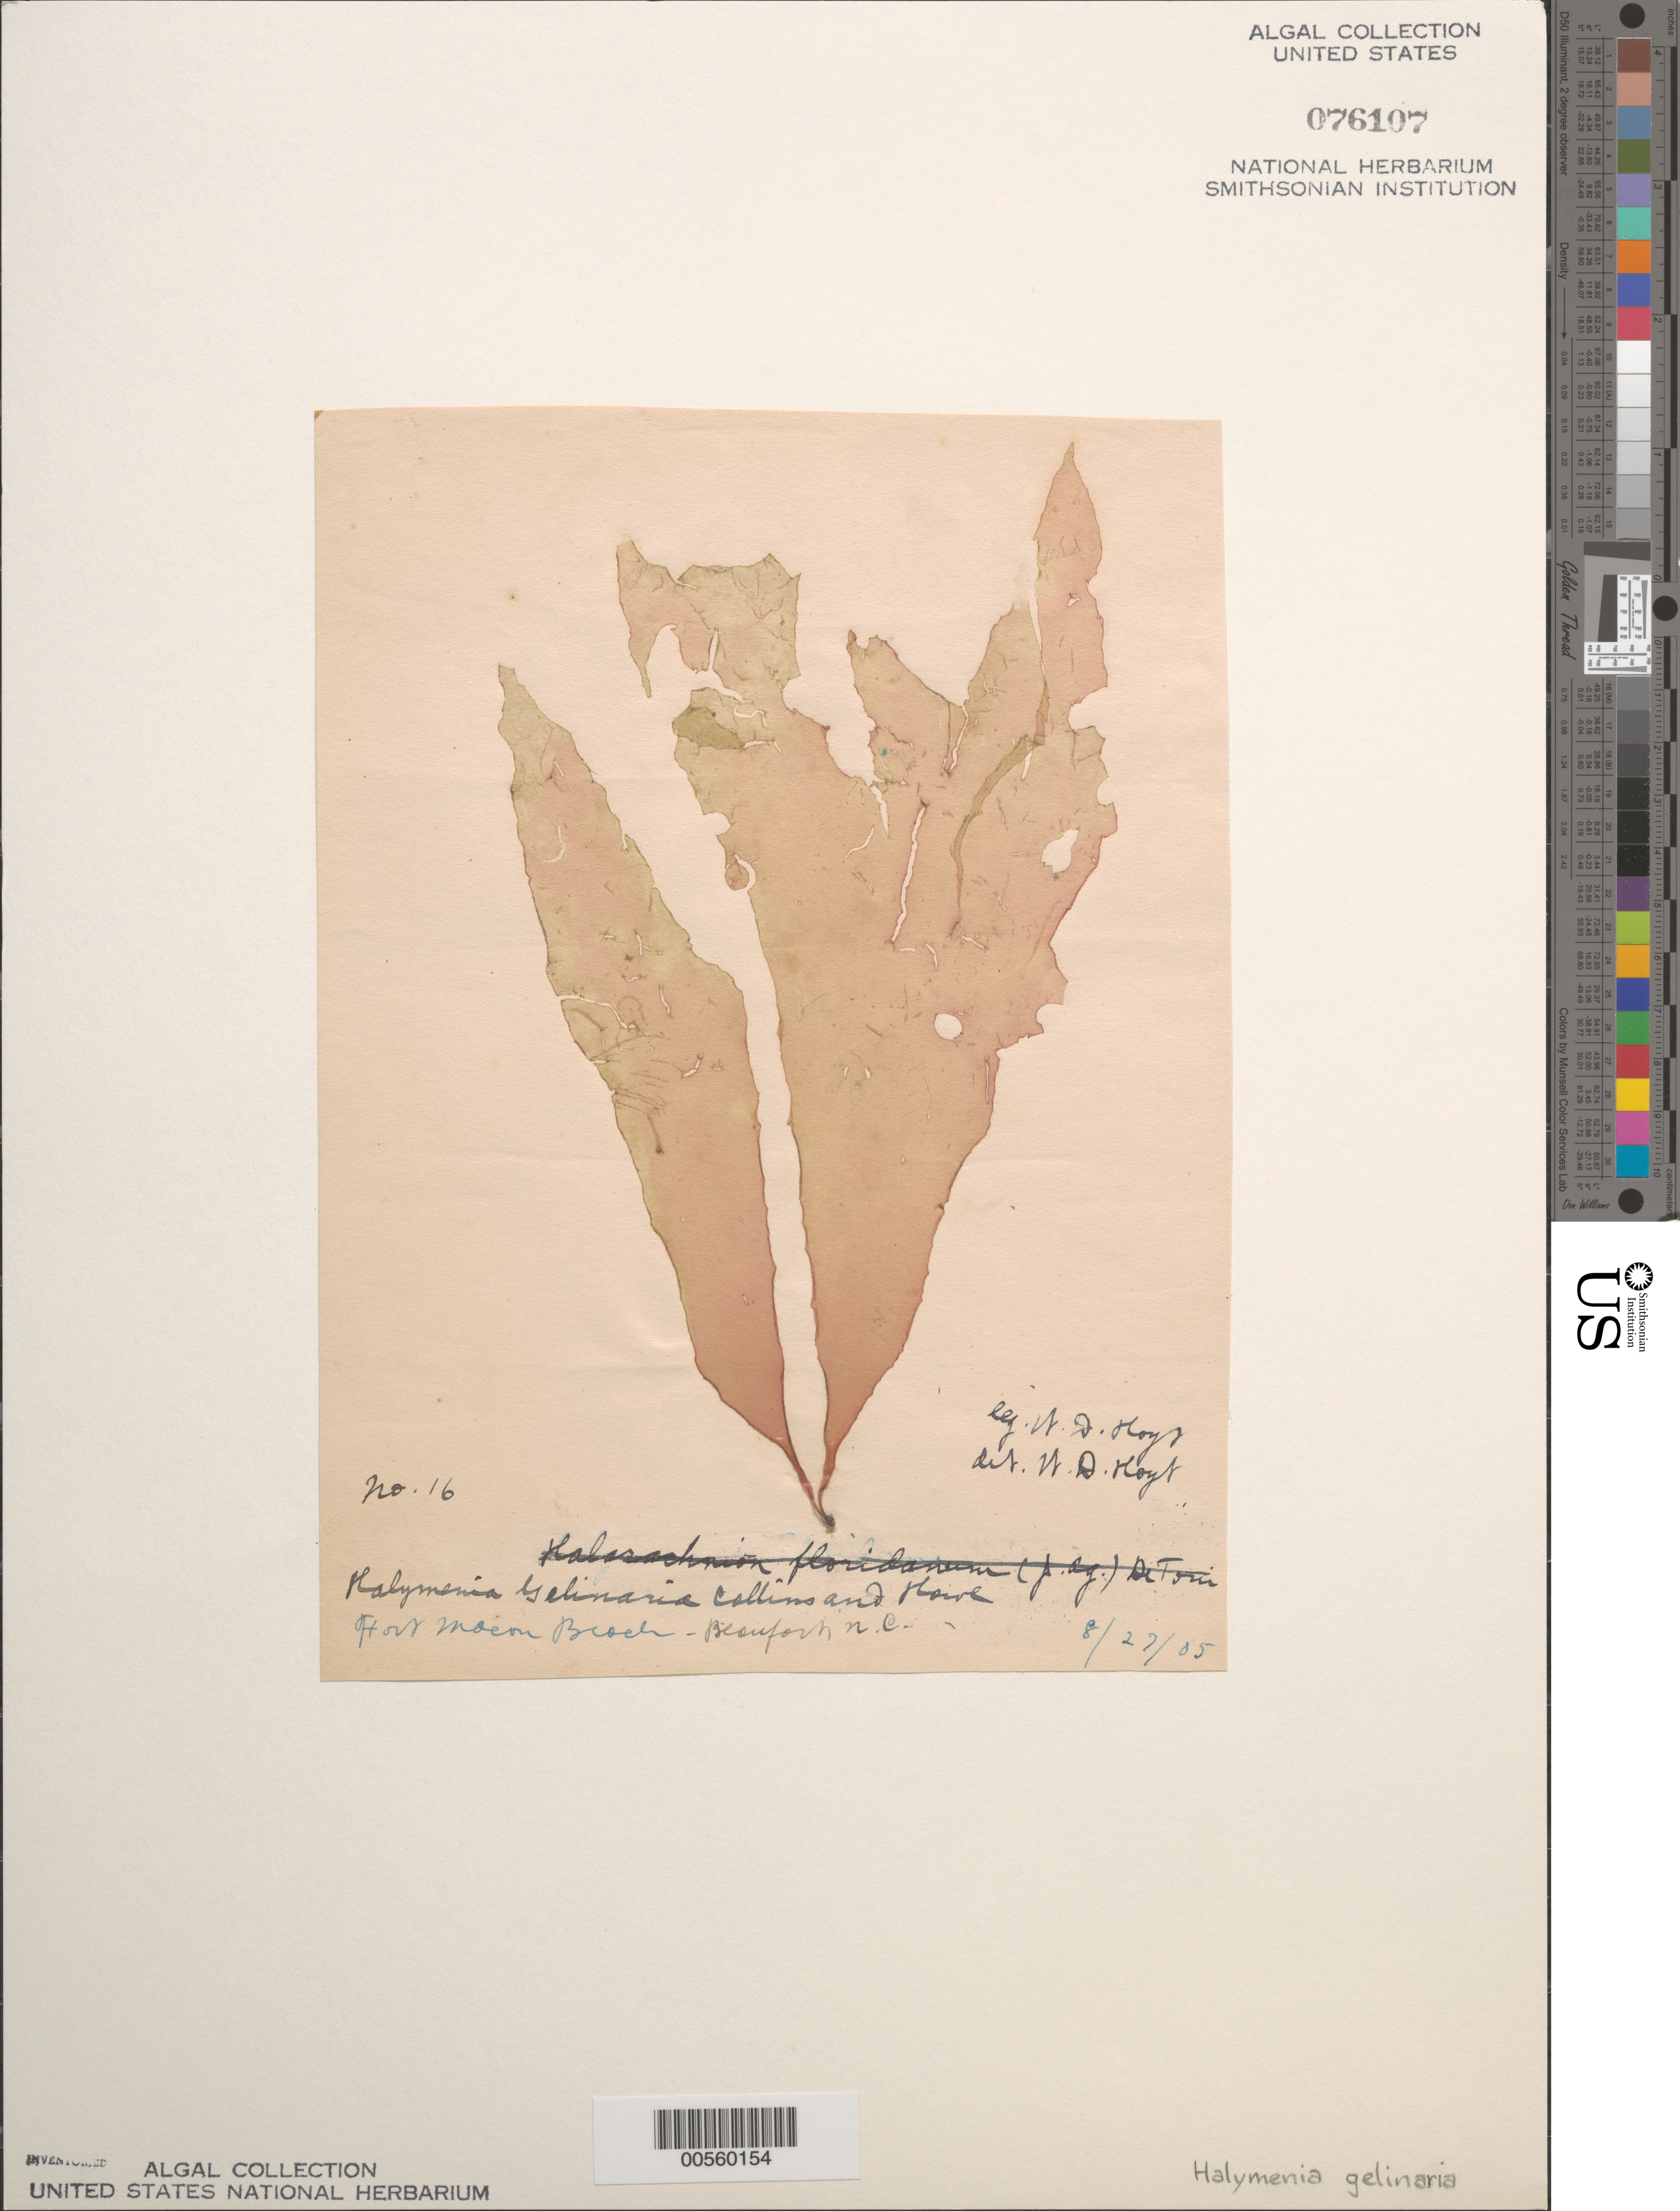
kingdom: Plantae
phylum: Rhodophyta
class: Florideophyceae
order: Halymeniales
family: Halymeniaceae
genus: Halymenia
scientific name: Halymenia floridana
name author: J. Agardh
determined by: Algae name updating Project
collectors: W. D. Hoyt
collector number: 16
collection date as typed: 27 Aug 1905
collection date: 1905-08-27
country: United States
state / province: North Carolina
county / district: Carteret County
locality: Beaufort, Fort Macon Beach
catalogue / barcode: US 76107